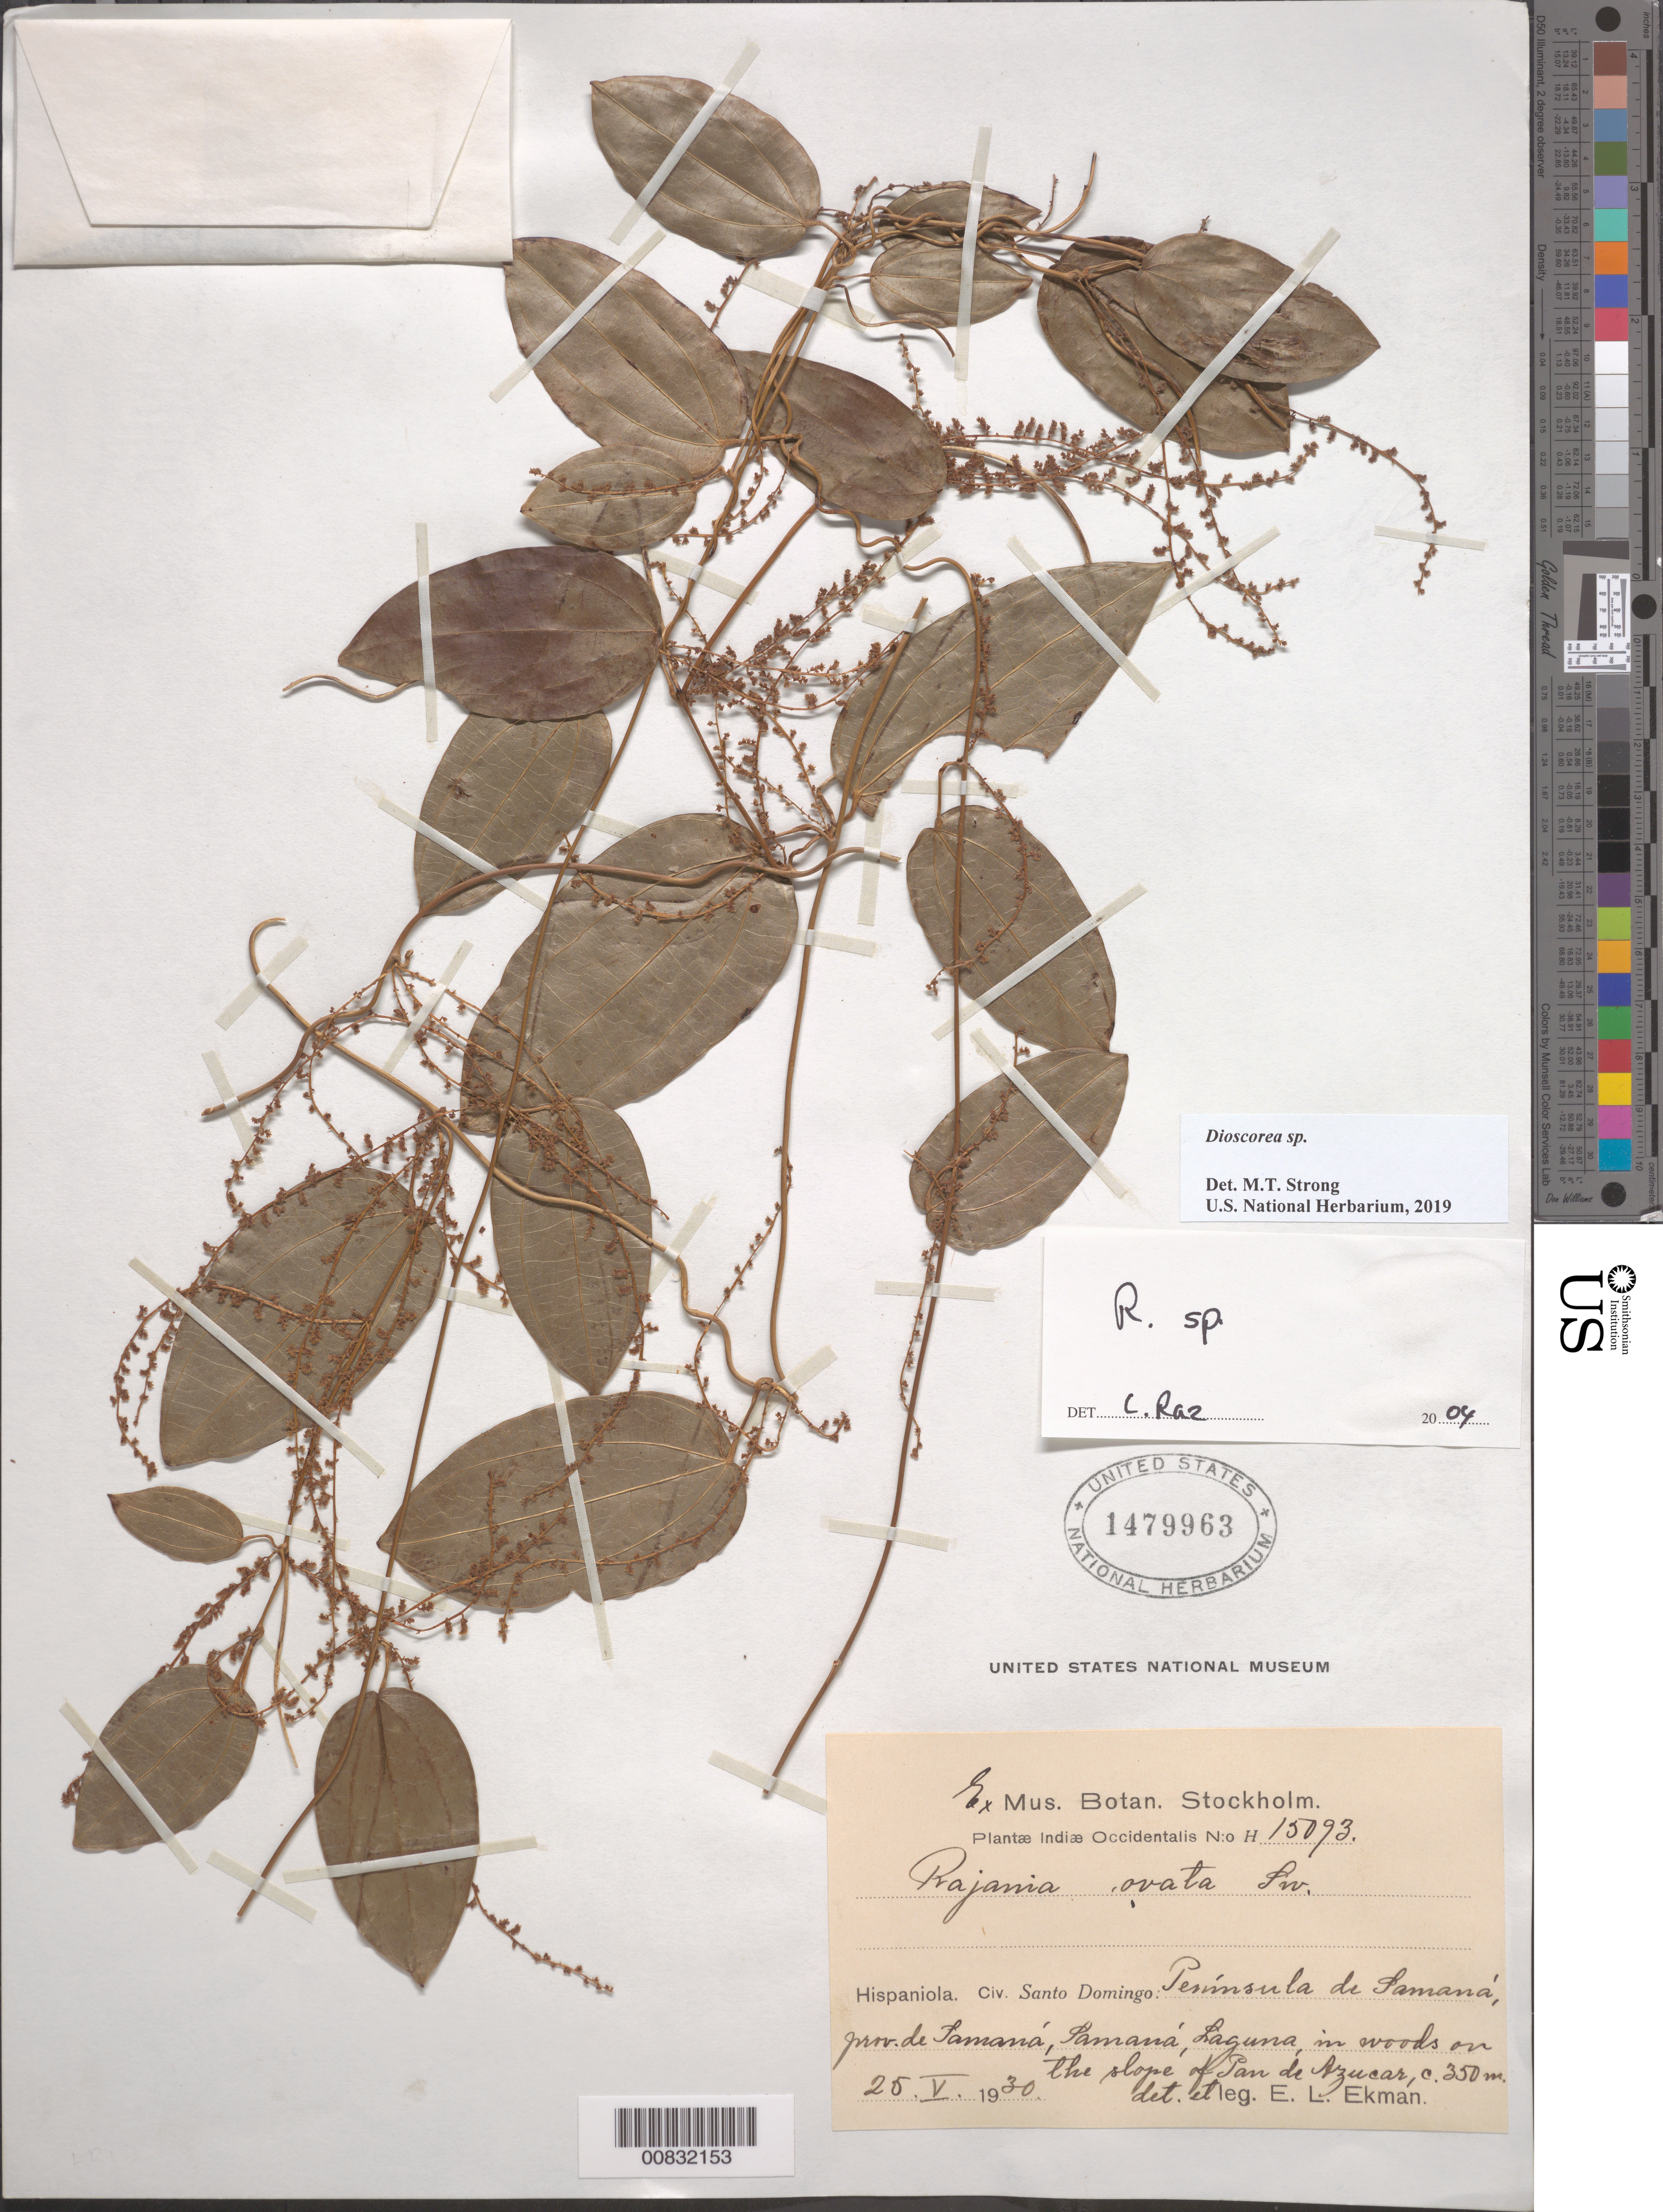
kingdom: Plantae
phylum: Tracheophyta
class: Liliopsida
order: Dioscoreales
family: Dioscoreaceae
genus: Dioscorea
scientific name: Dioscorea sp.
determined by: Strong, M. T., (US), Smithsonian Institution - National Museum of Natural History (UNITED STATES)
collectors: E. L. Ekman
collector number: H 15093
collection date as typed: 25 May 1930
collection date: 1930-05-25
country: Dominican Republic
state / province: Samana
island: Hispaniola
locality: Peníncula de Samaná, Samaná, laguna in woods on the slope of Pan de Azúcar.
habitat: In woods on slope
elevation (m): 350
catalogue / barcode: US 1479963